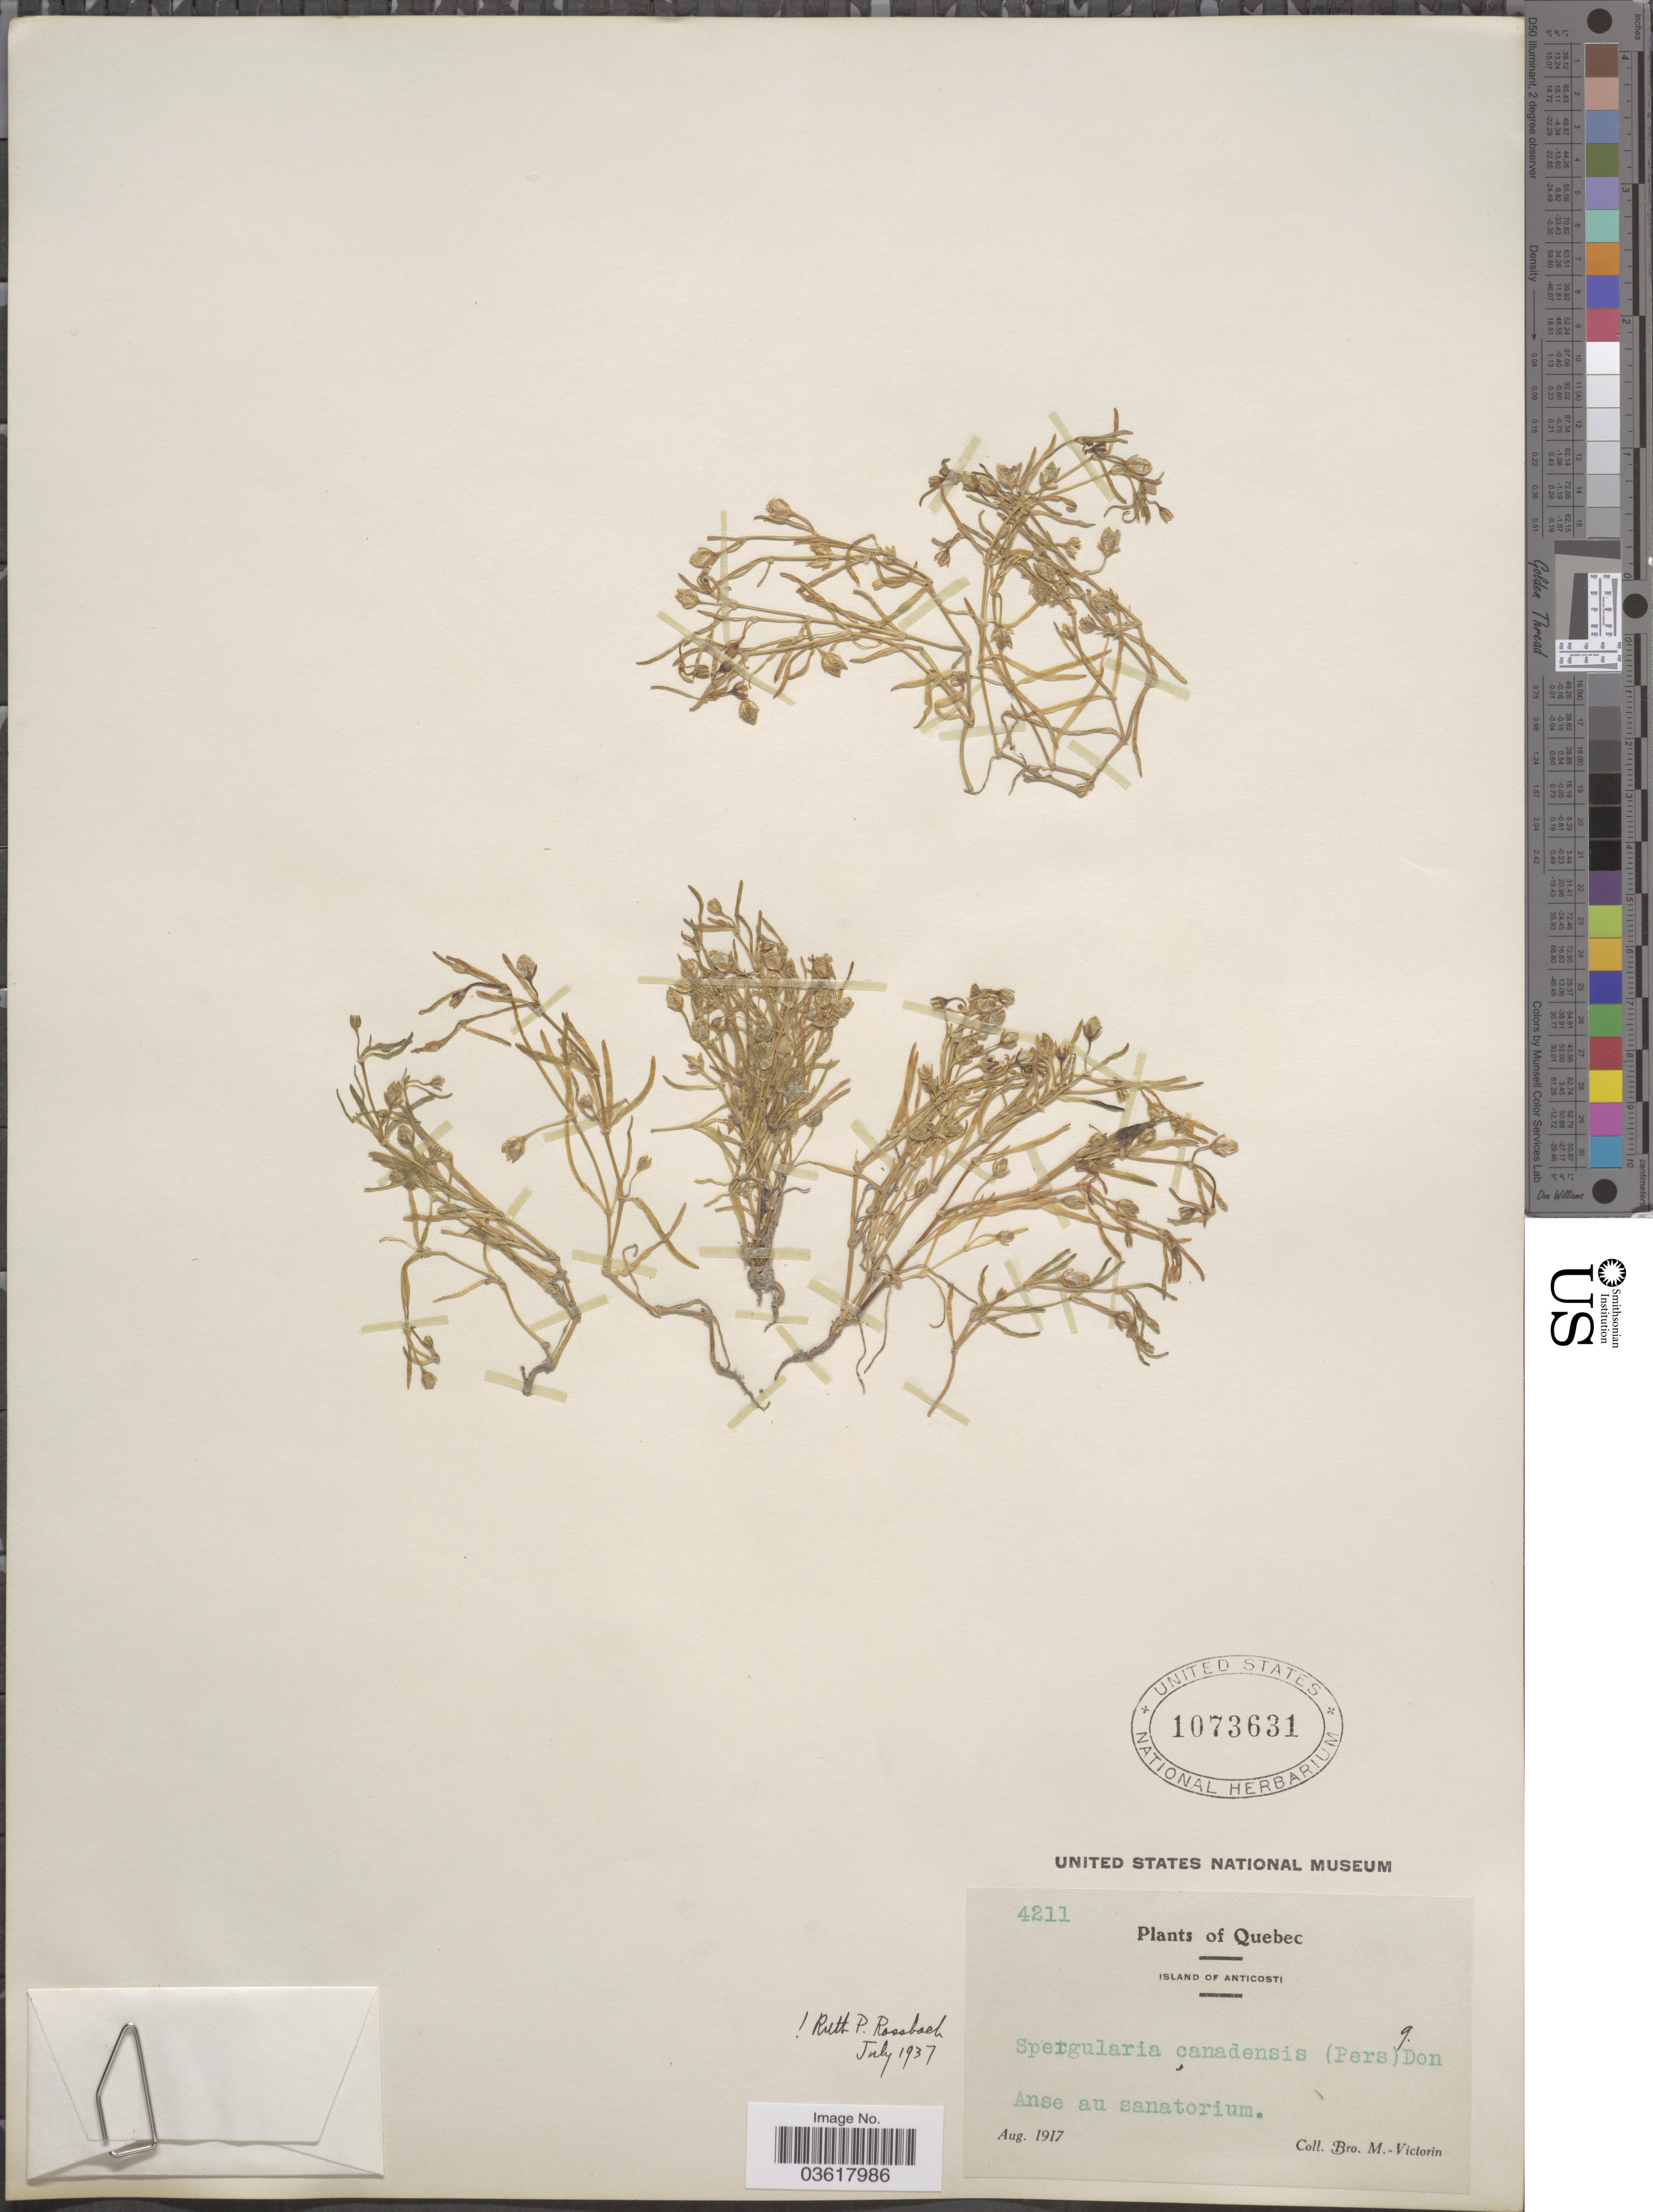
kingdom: Plantae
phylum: Tracheophyta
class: Magnoliopsida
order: Caryophyllales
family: Caryophyllaceae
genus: Spergularia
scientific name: Spergularia canadensis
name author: (Pers.) G. Don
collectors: Fr. Marie-Victorin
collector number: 4211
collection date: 1917-08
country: Canada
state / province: Quebec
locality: Island of Anticosti. Anse au sanatorium.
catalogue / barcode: US 1073631